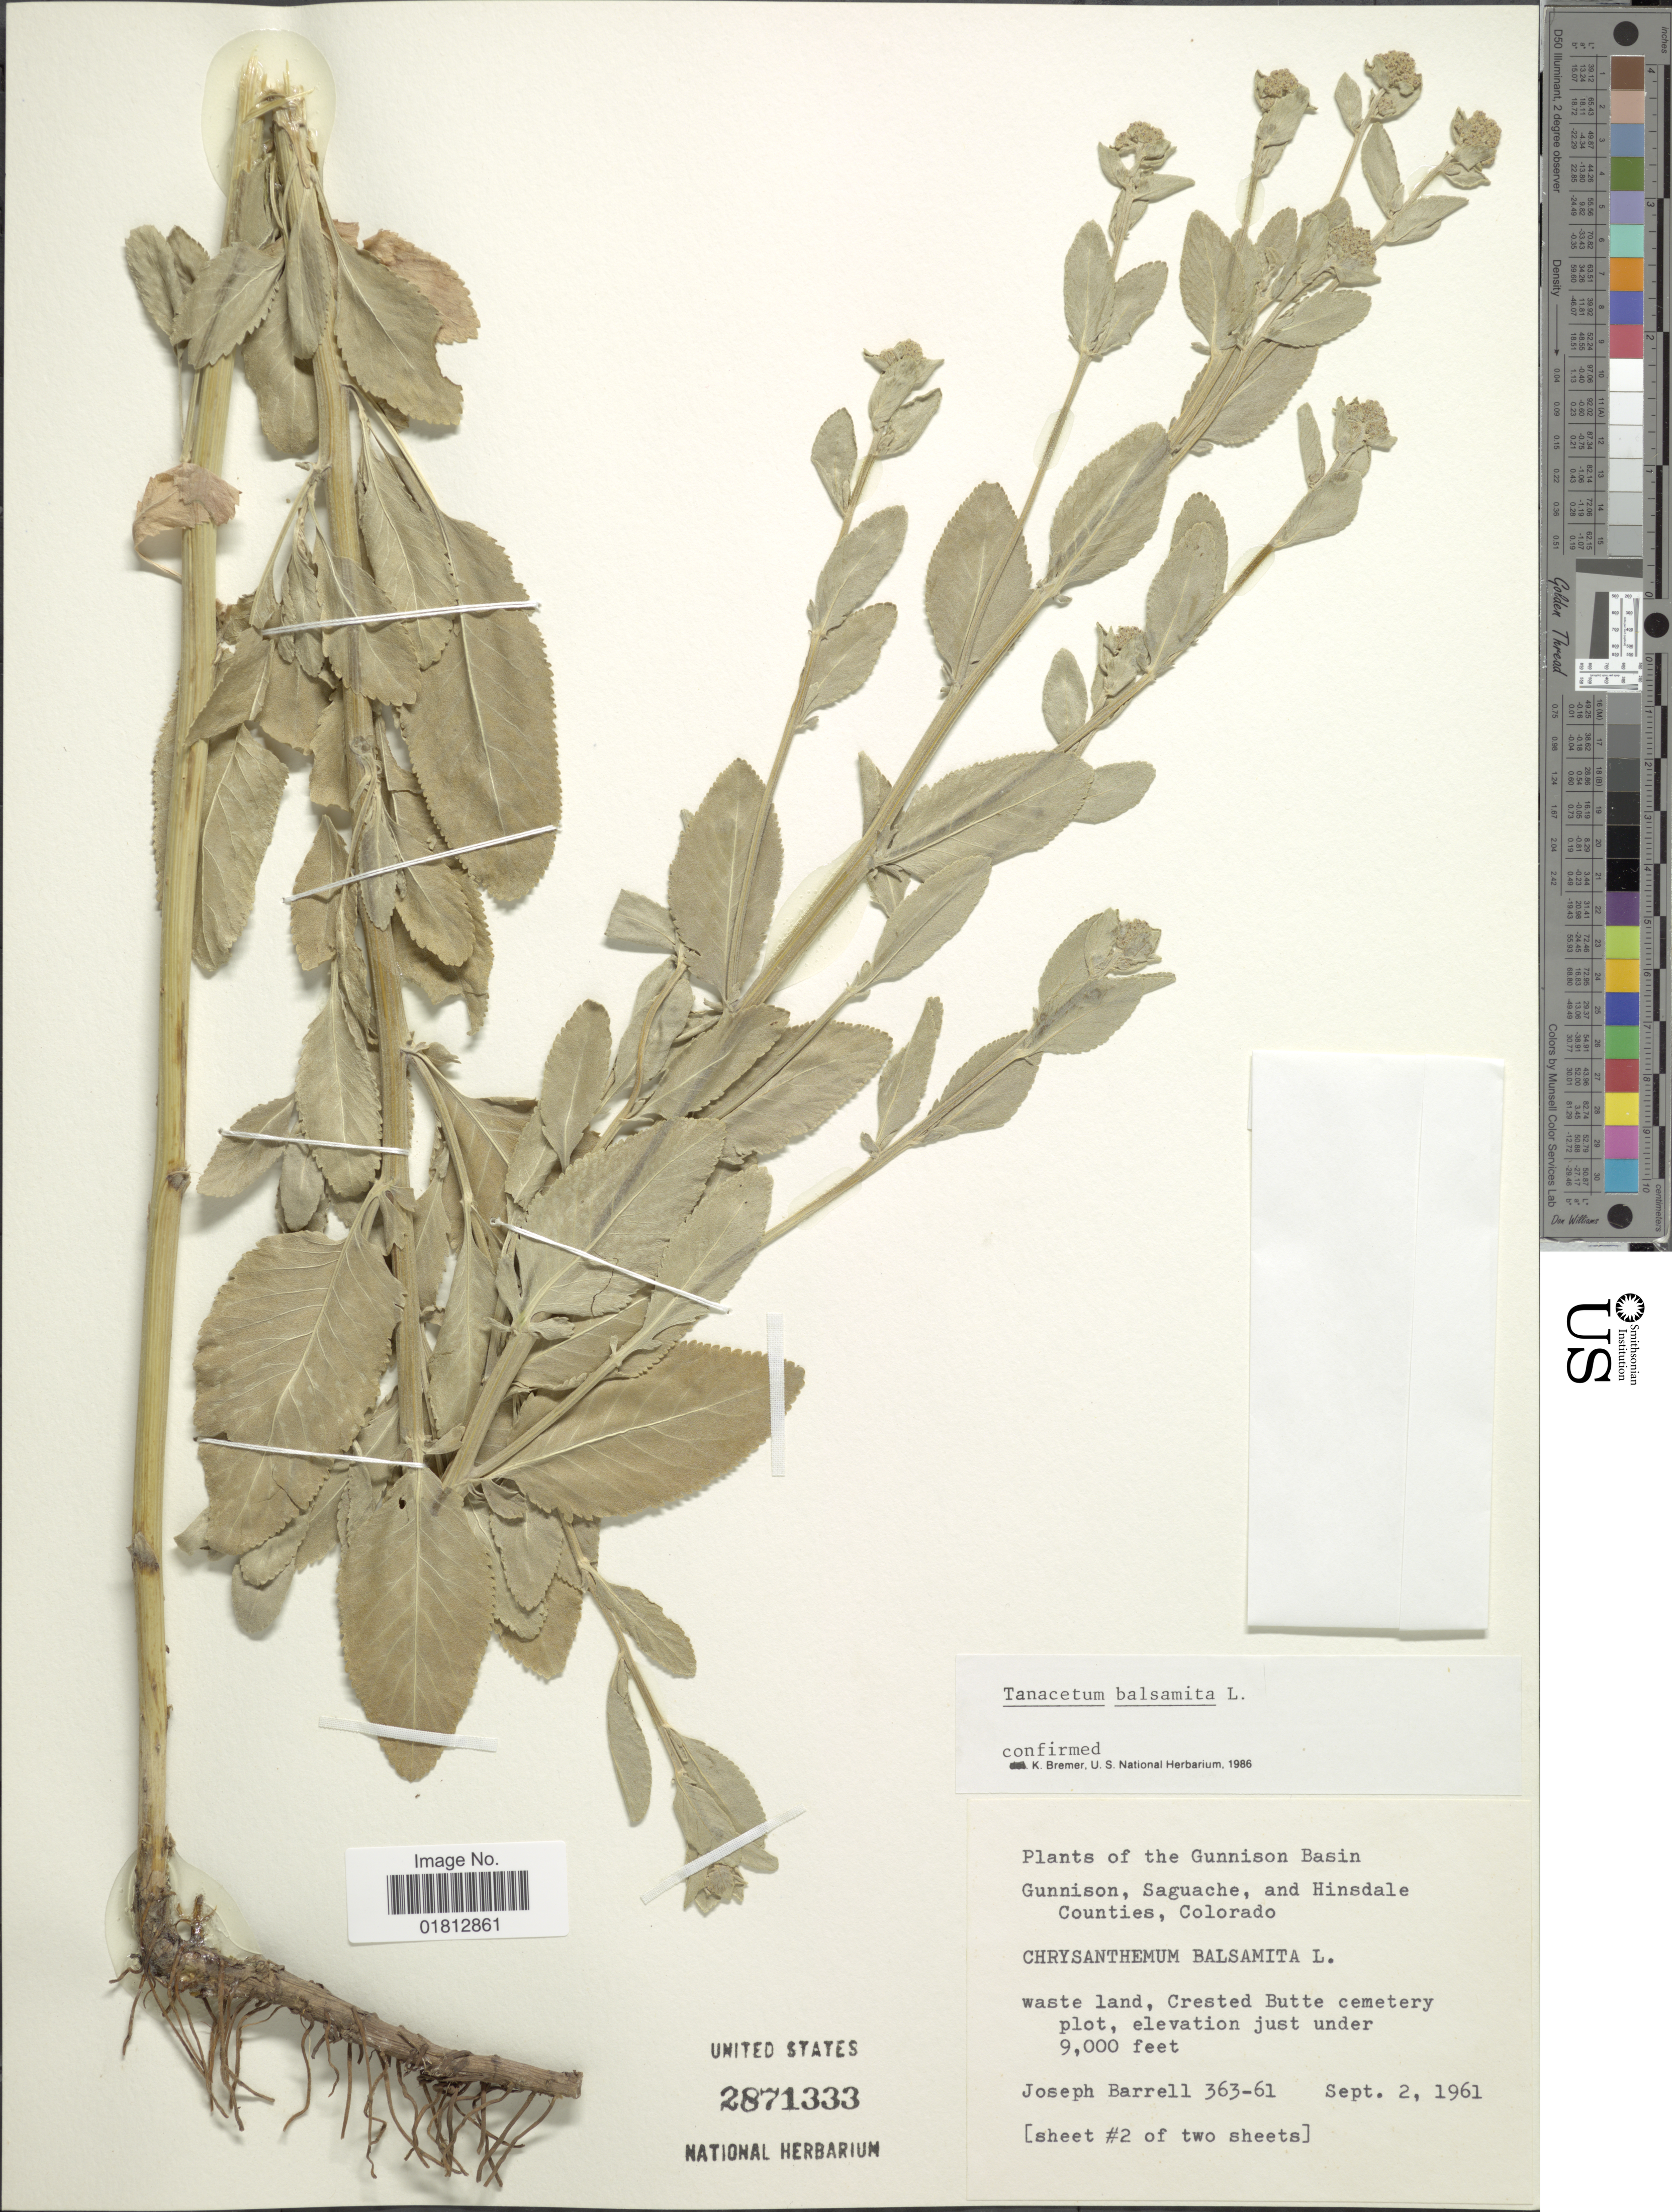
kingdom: Plantae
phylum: Tracheophyta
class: Magnoliopsida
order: Asterales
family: Asteraceae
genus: Tanacetum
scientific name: Tanacetum balsamita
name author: L.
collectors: J. Barrell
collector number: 363-61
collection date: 1961-09-02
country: United States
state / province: Colorado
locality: Gunnison Basin, Gunnison, Saguache, and Hinsdale Counties, Crested Butte cemetery plot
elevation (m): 2743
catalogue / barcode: US 2871333